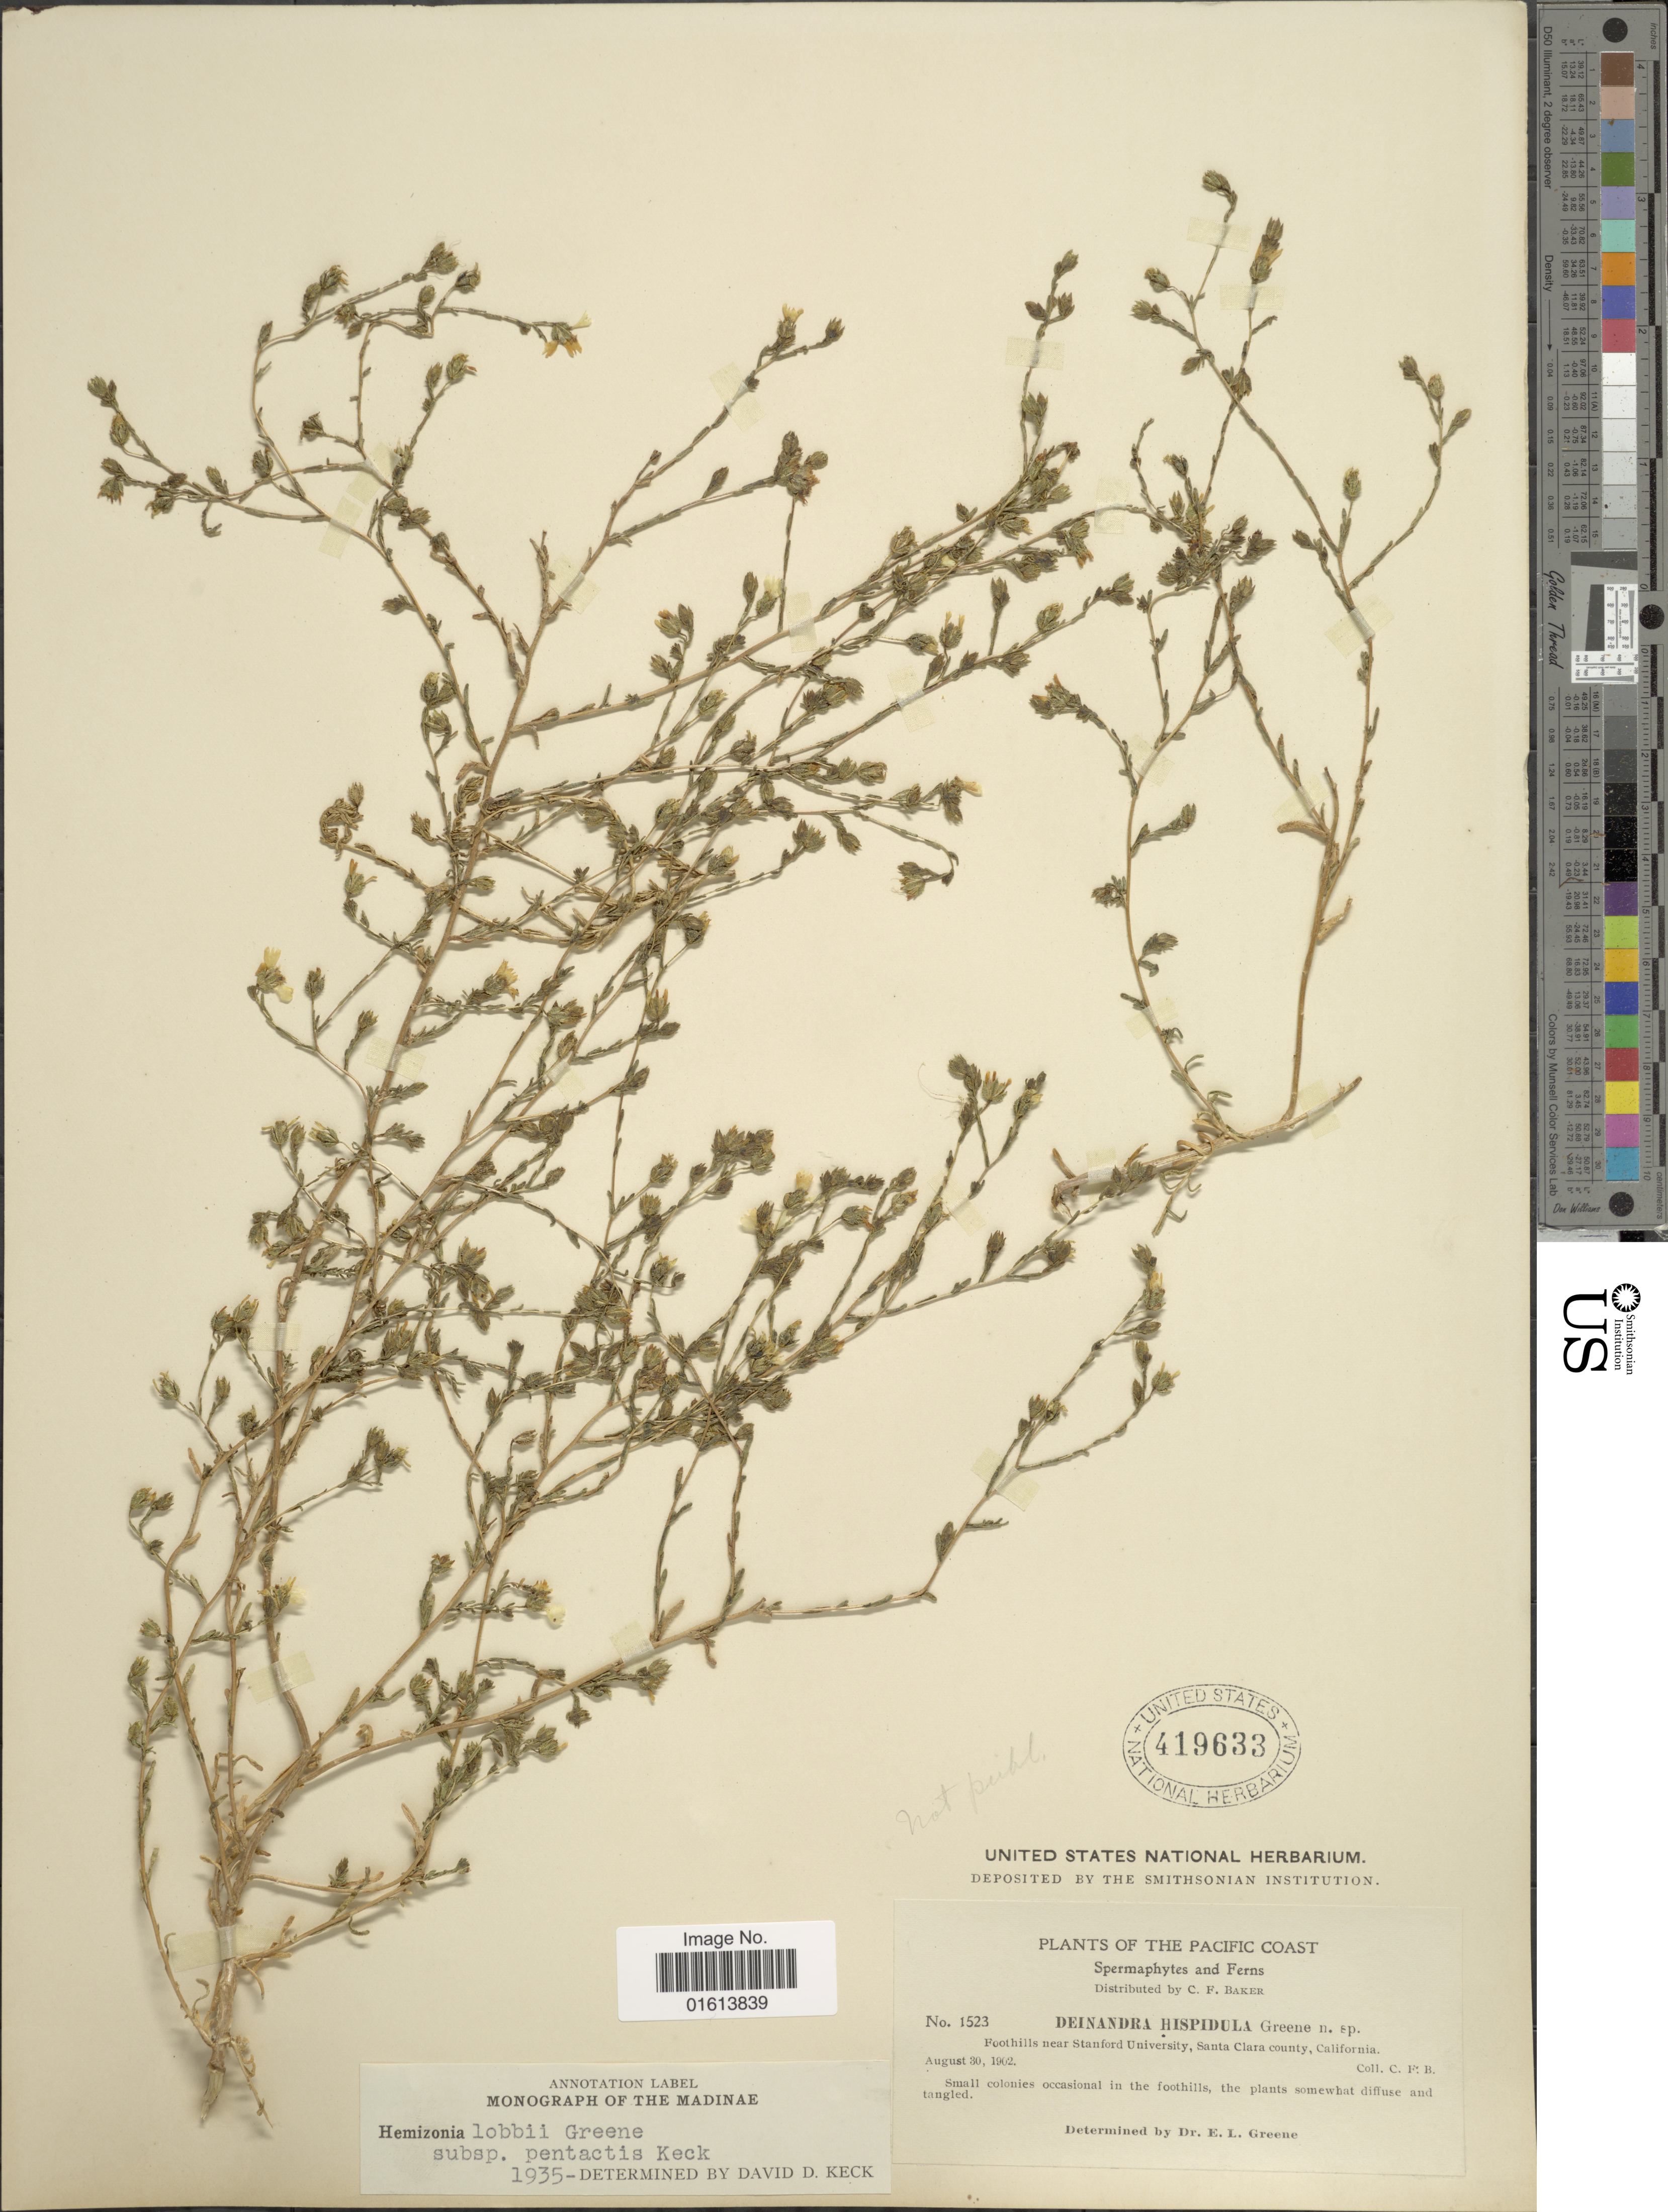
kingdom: Plantae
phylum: Tracheophyta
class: Magnoliopsida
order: Asterales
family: Asteraceae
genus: Deinandra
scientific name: Deinandra lobbii subsp. pentactis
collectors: C. F. Baker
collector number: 1523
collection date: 1902-08-30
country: United States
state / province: California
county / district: Santa Clara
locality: The Pacific Coast. Foothills near Stanford university, Santa Clara county, California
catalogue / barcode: US 419633